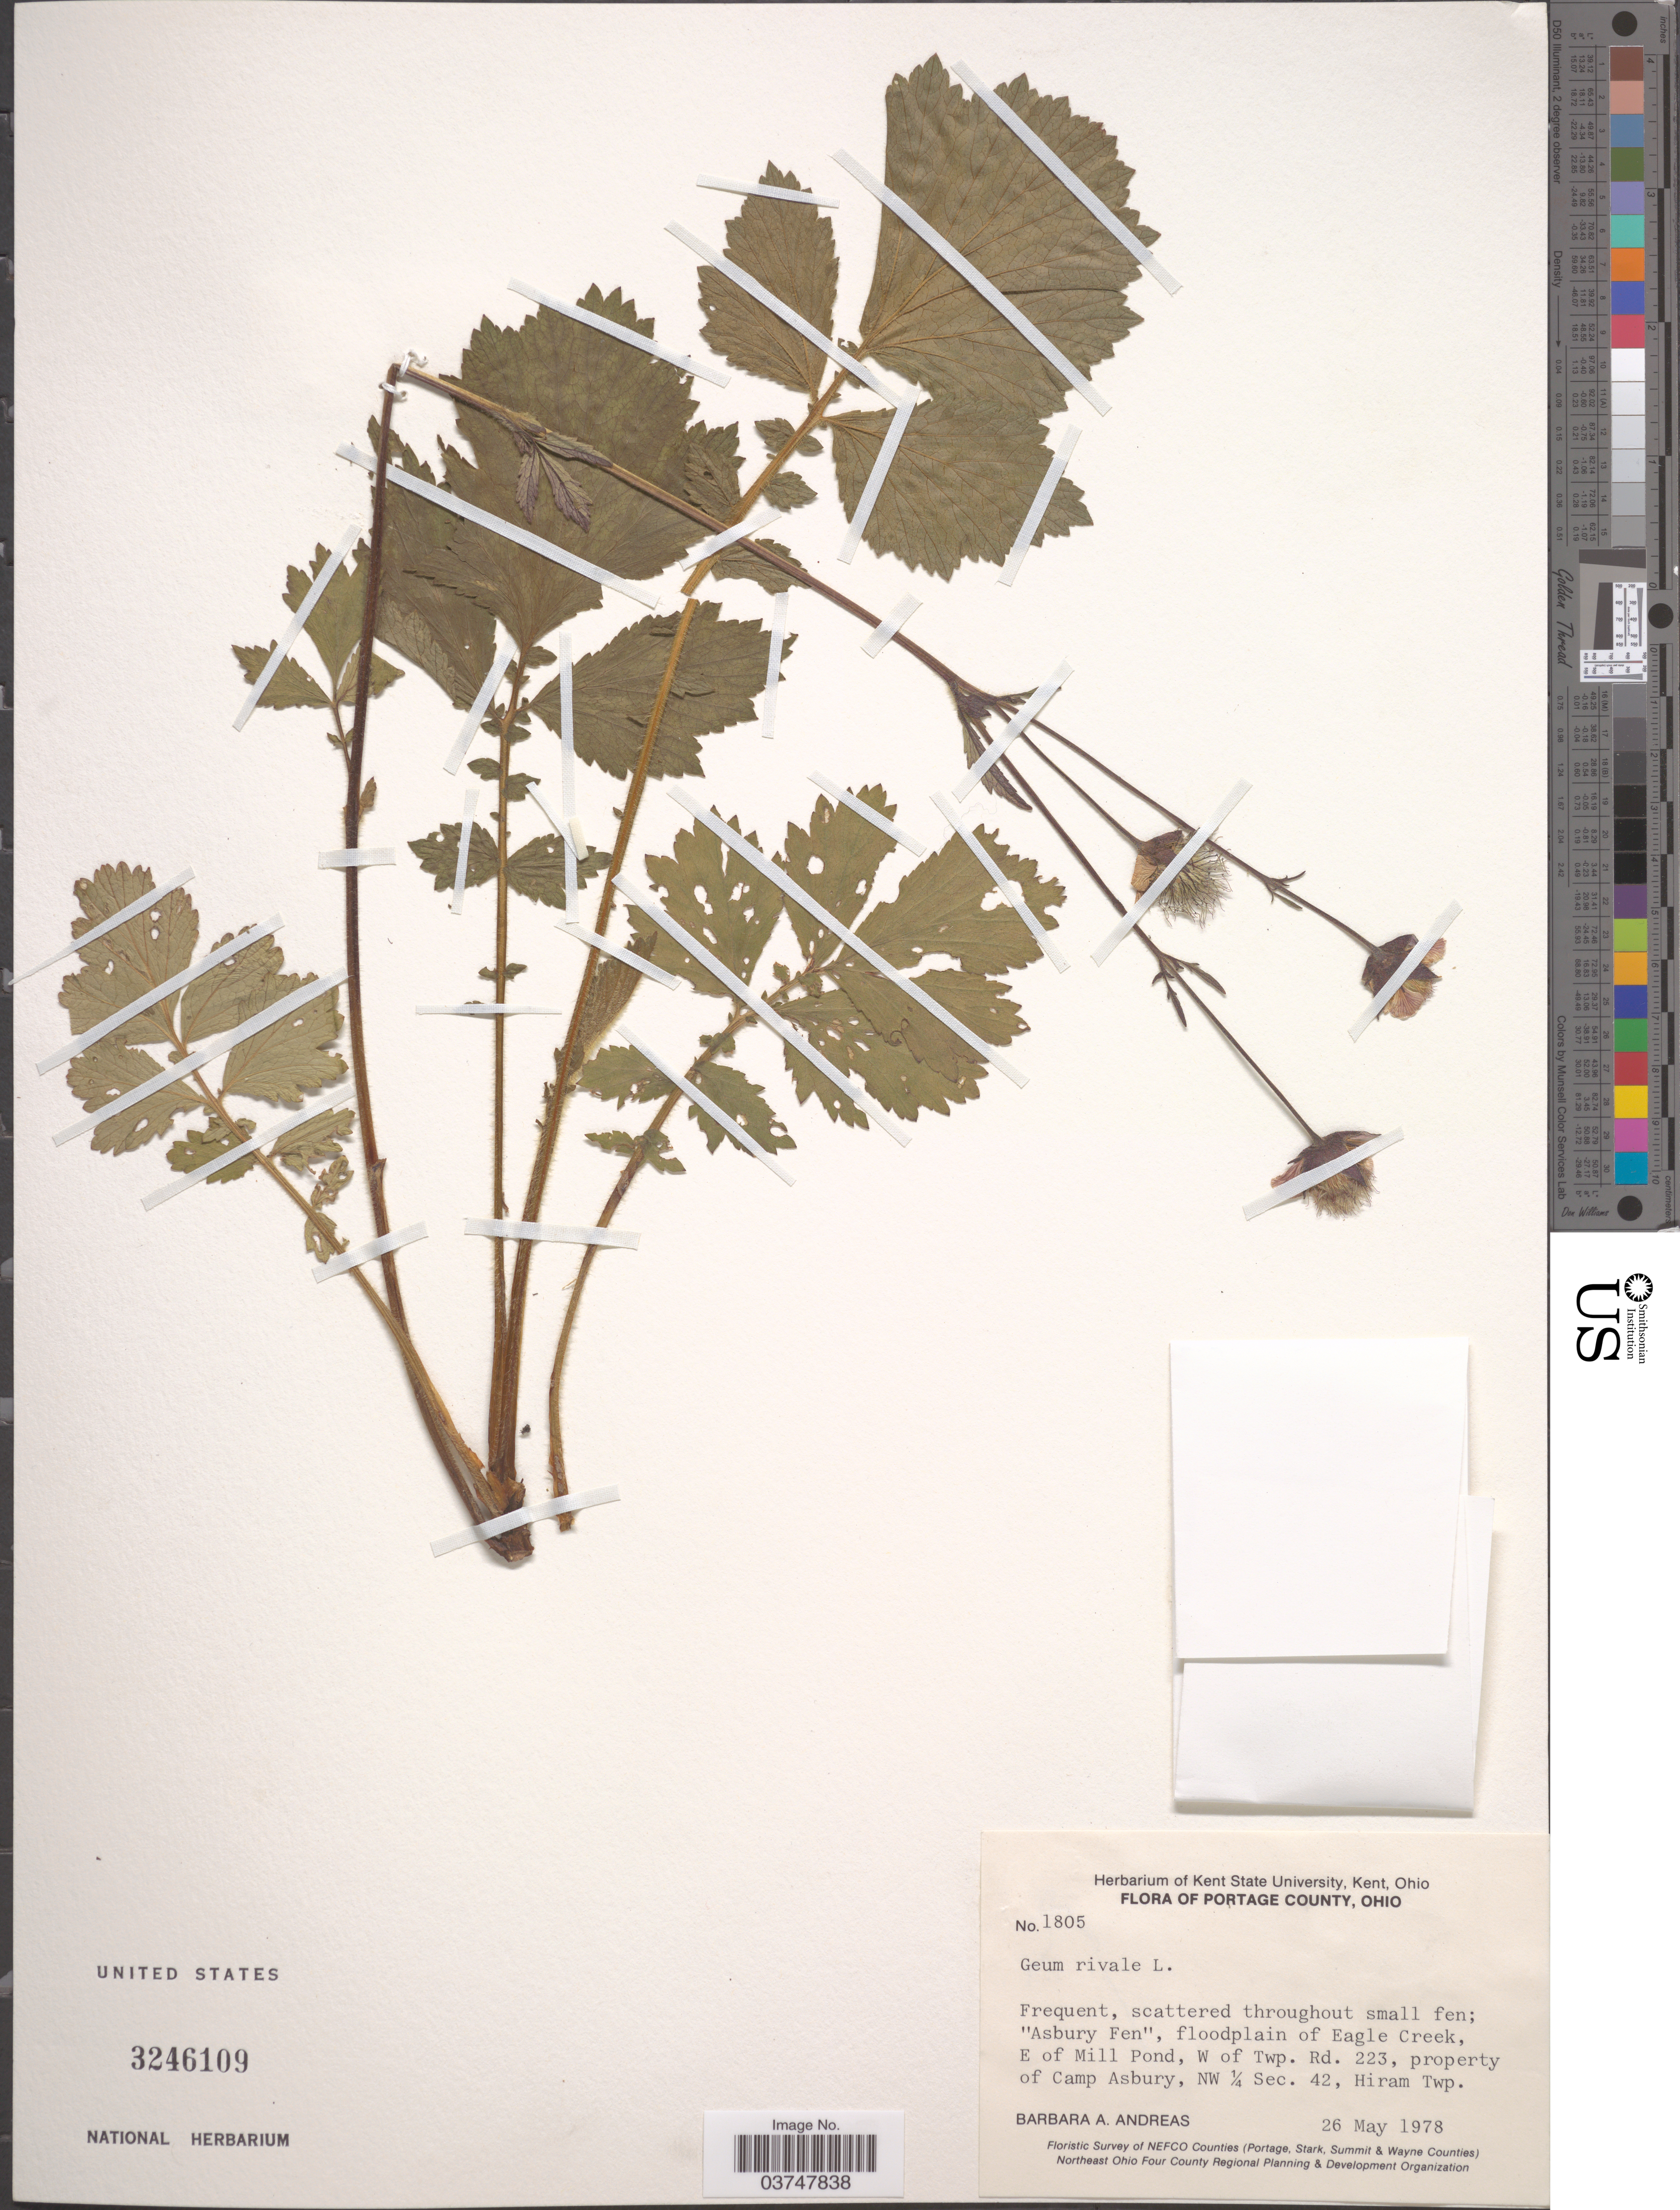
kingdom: Plantae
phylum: Tracheophyta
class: Magnoliopsida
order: Rosales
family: Rosaceae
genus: Geum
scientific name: Geum rivale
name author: L.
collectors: B. A. Andreas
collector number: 1805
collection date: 1978-05-26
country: United States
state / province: Ohio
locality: Portage County. "Asbury Fen", floodplain of Eagle Creek, E of Mill Pond, W of Twp. Rd. 223, property of Camp Asbury, NW ¼ Sec. 42, Hiram Twp.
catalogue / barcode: US 3246109